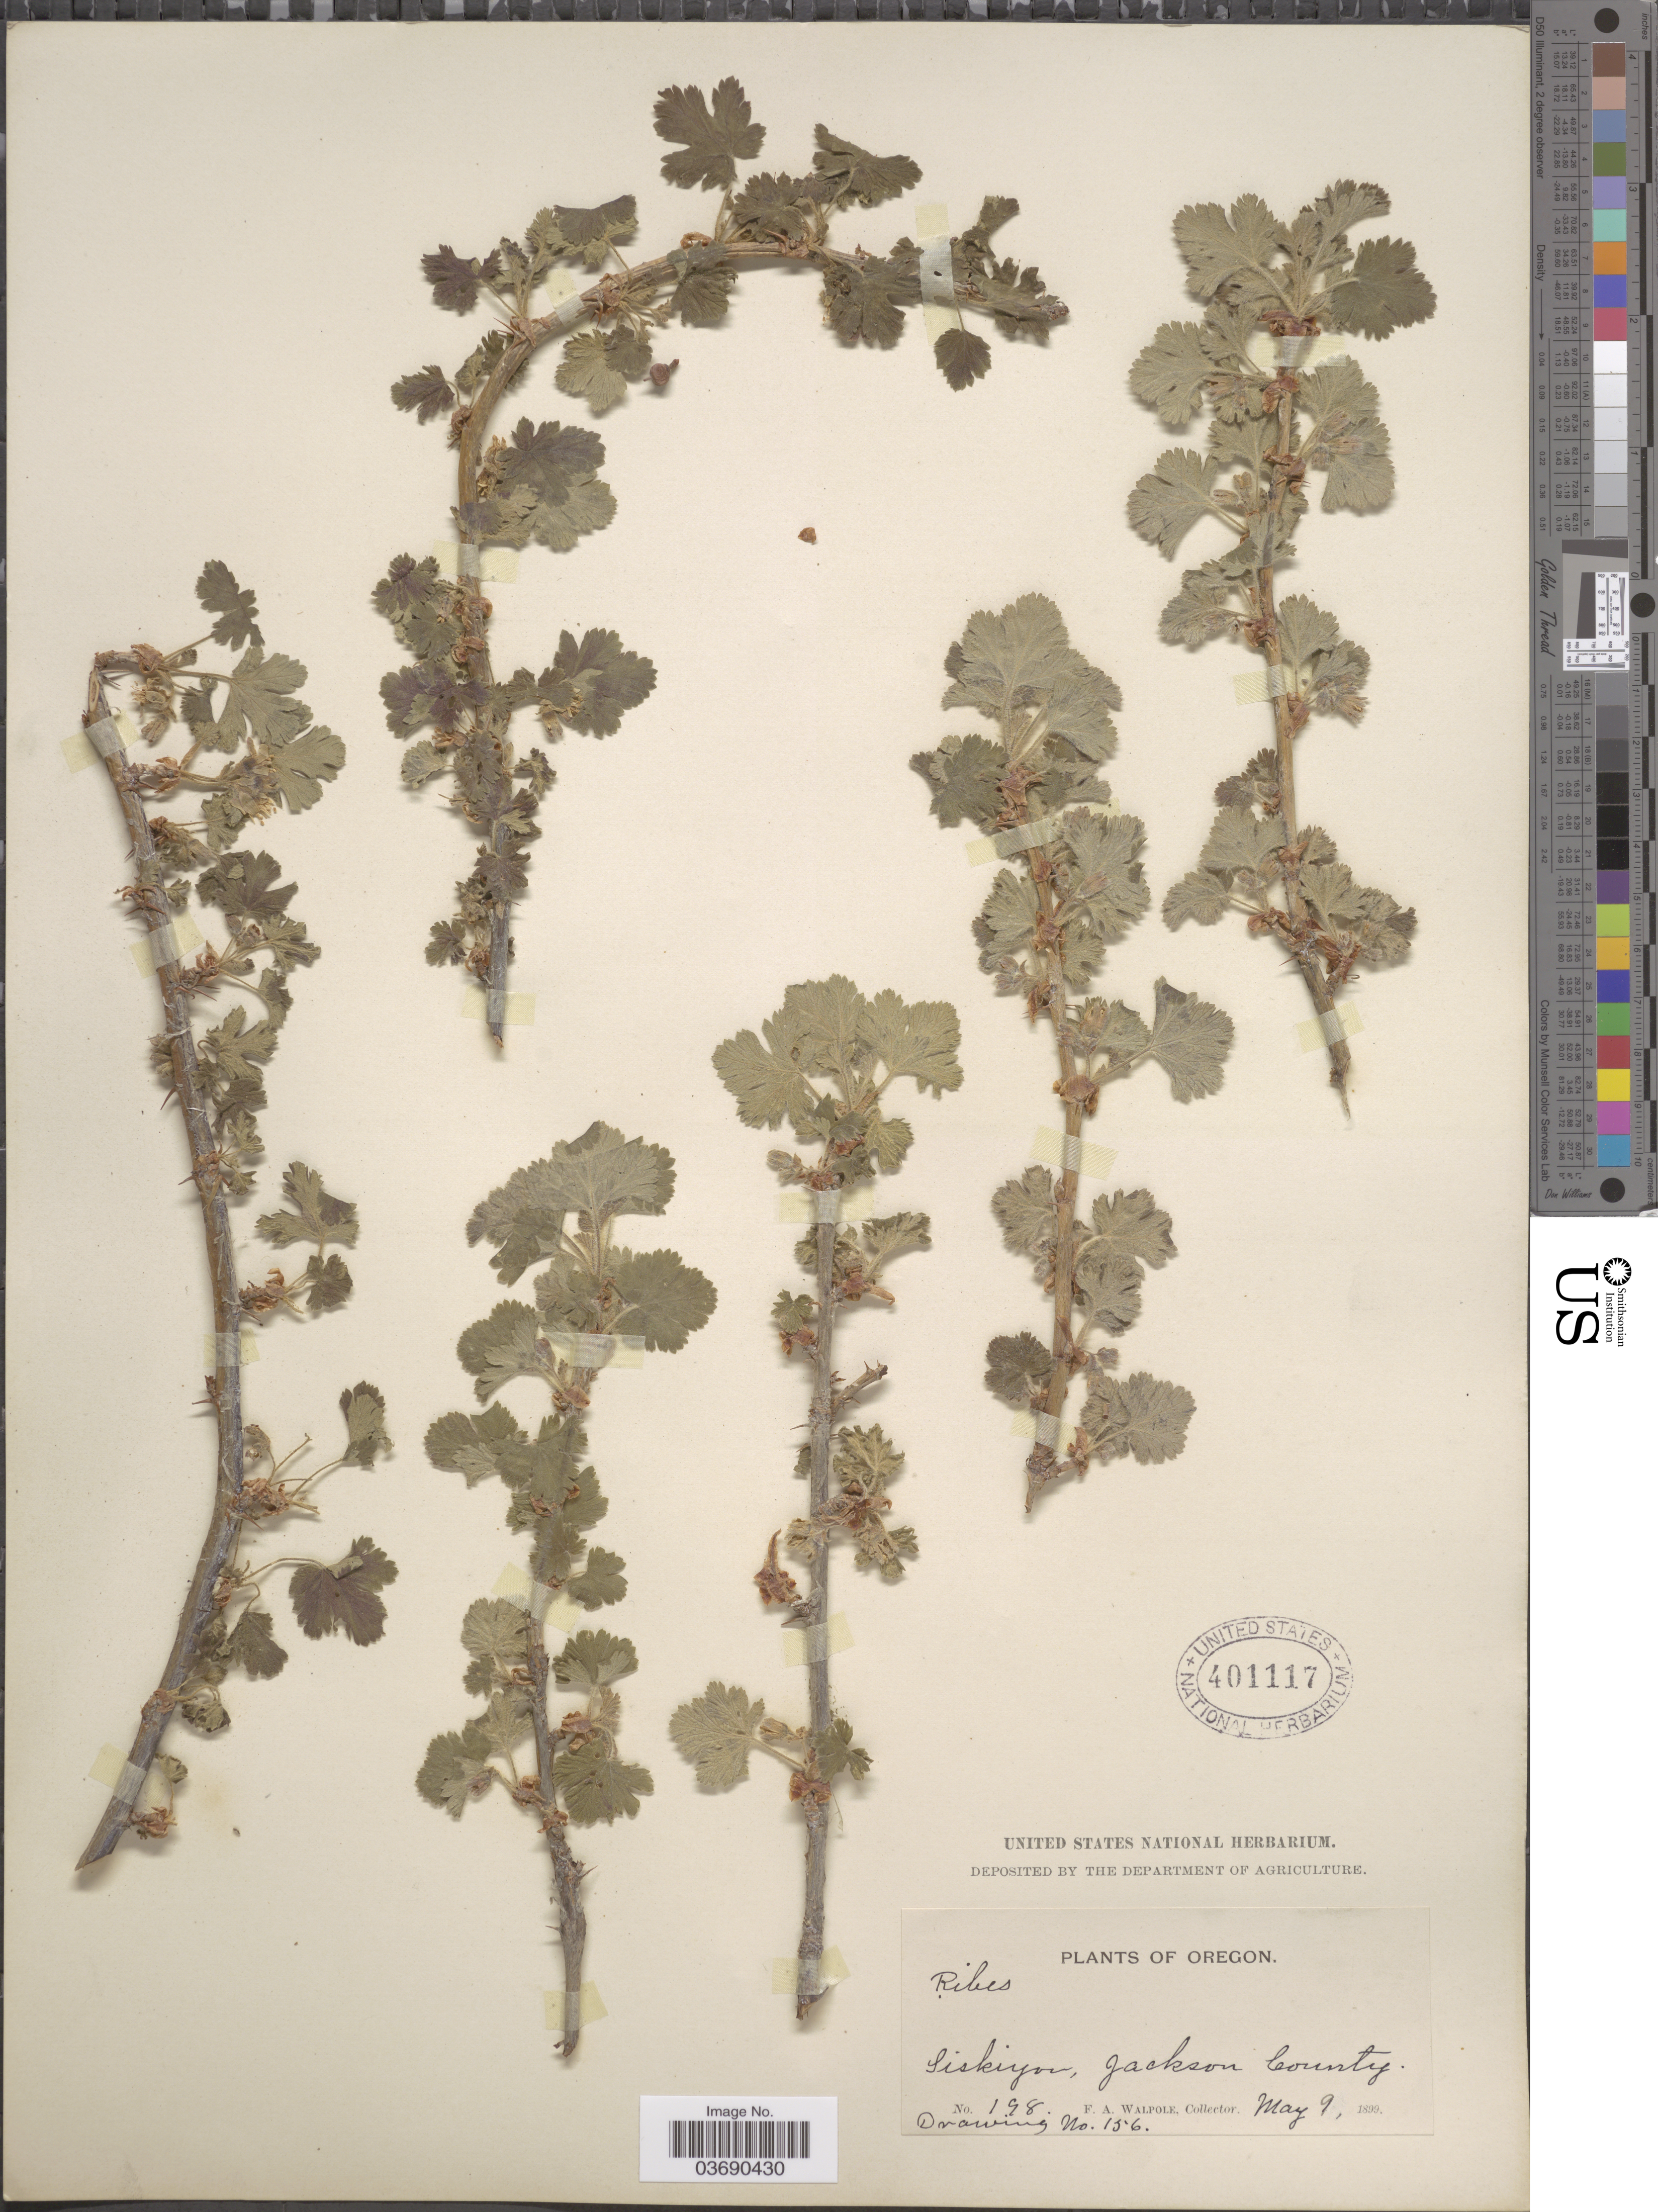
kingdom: Plantae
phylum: Tracheophyta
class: Magnoliopsida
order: Saxifragales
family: Grossulariaceae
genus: Ribes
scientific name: Ribes sp.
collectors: F. Walpole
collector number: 198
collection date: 1899-05-09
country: United States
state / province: Oregon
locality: Siskiyou, Jackson County.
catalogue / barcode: US 401117